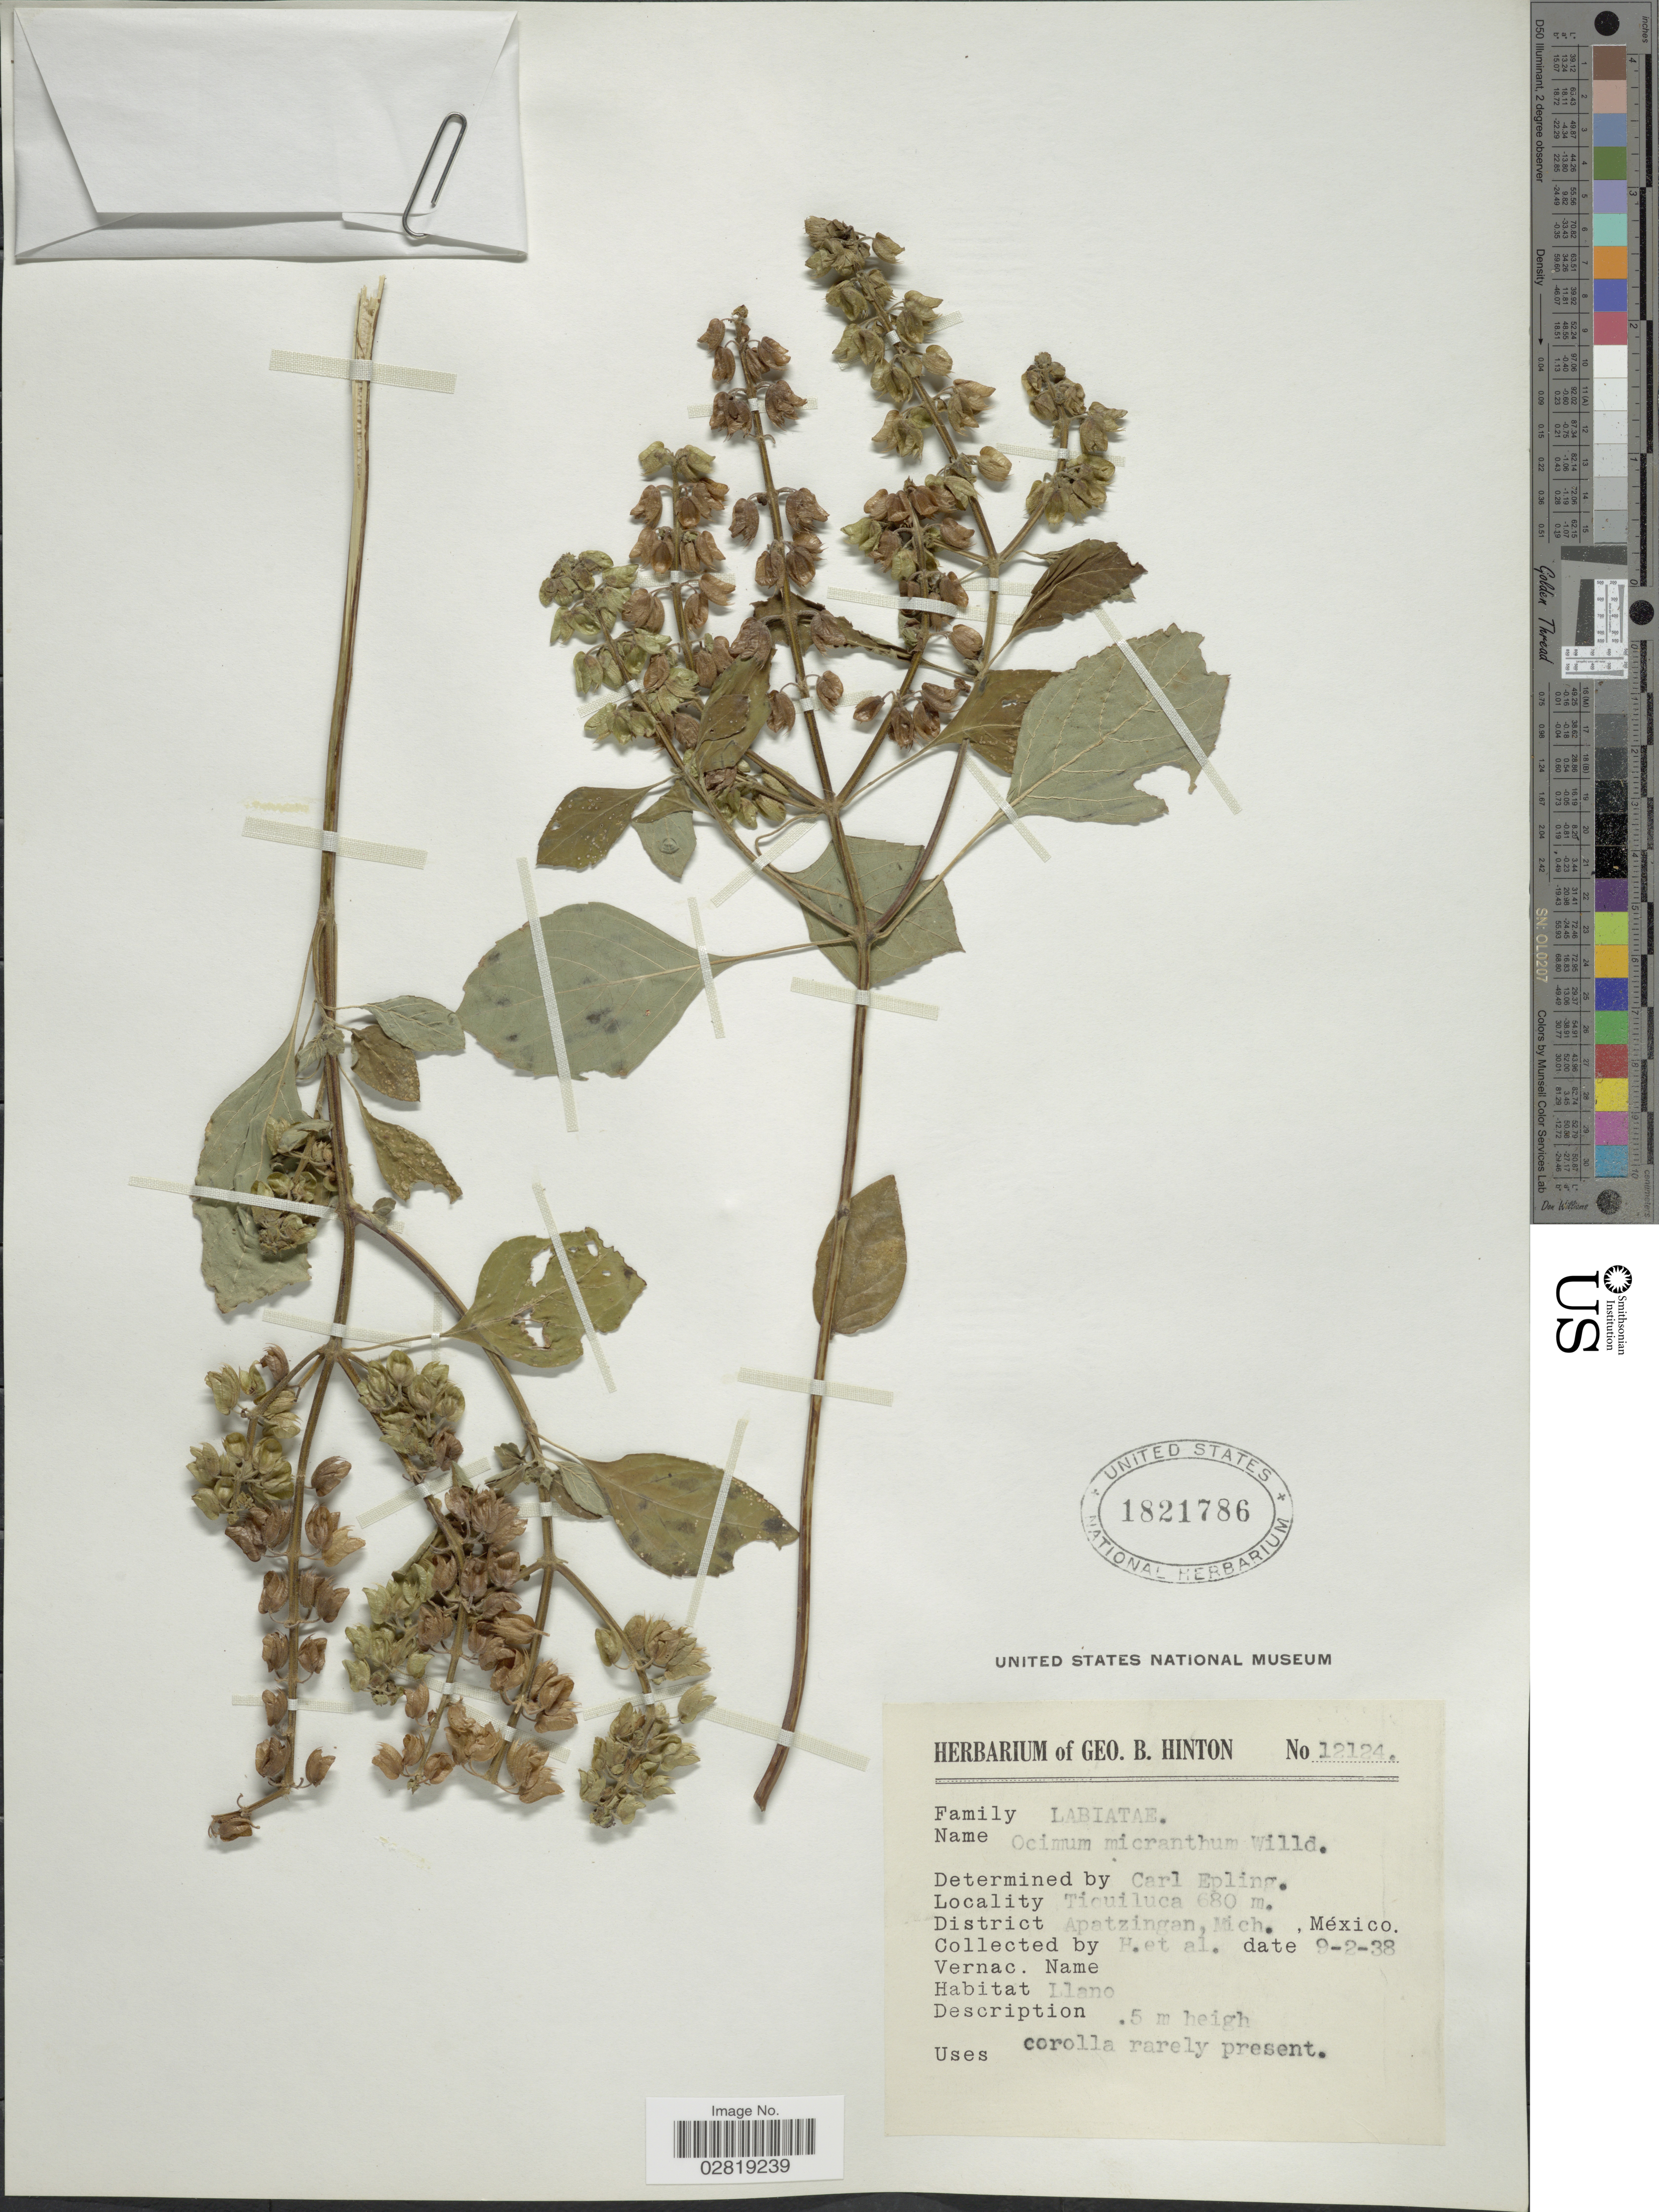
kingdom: Plantae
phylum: Tracheophyta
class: Magnoliopsida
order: Lamiales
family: Lamiaceae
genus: Ocimum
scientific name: Ocimum campechianum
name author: Mill.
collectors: G. B. Hinton & et al.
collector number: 12124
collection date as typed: Transcribed d/m/y: 9/2/38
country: Mexico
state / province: Michoacán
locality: Ticuiluca, District Apatzingan, Mich.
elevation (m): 680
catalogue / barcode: US 1821786